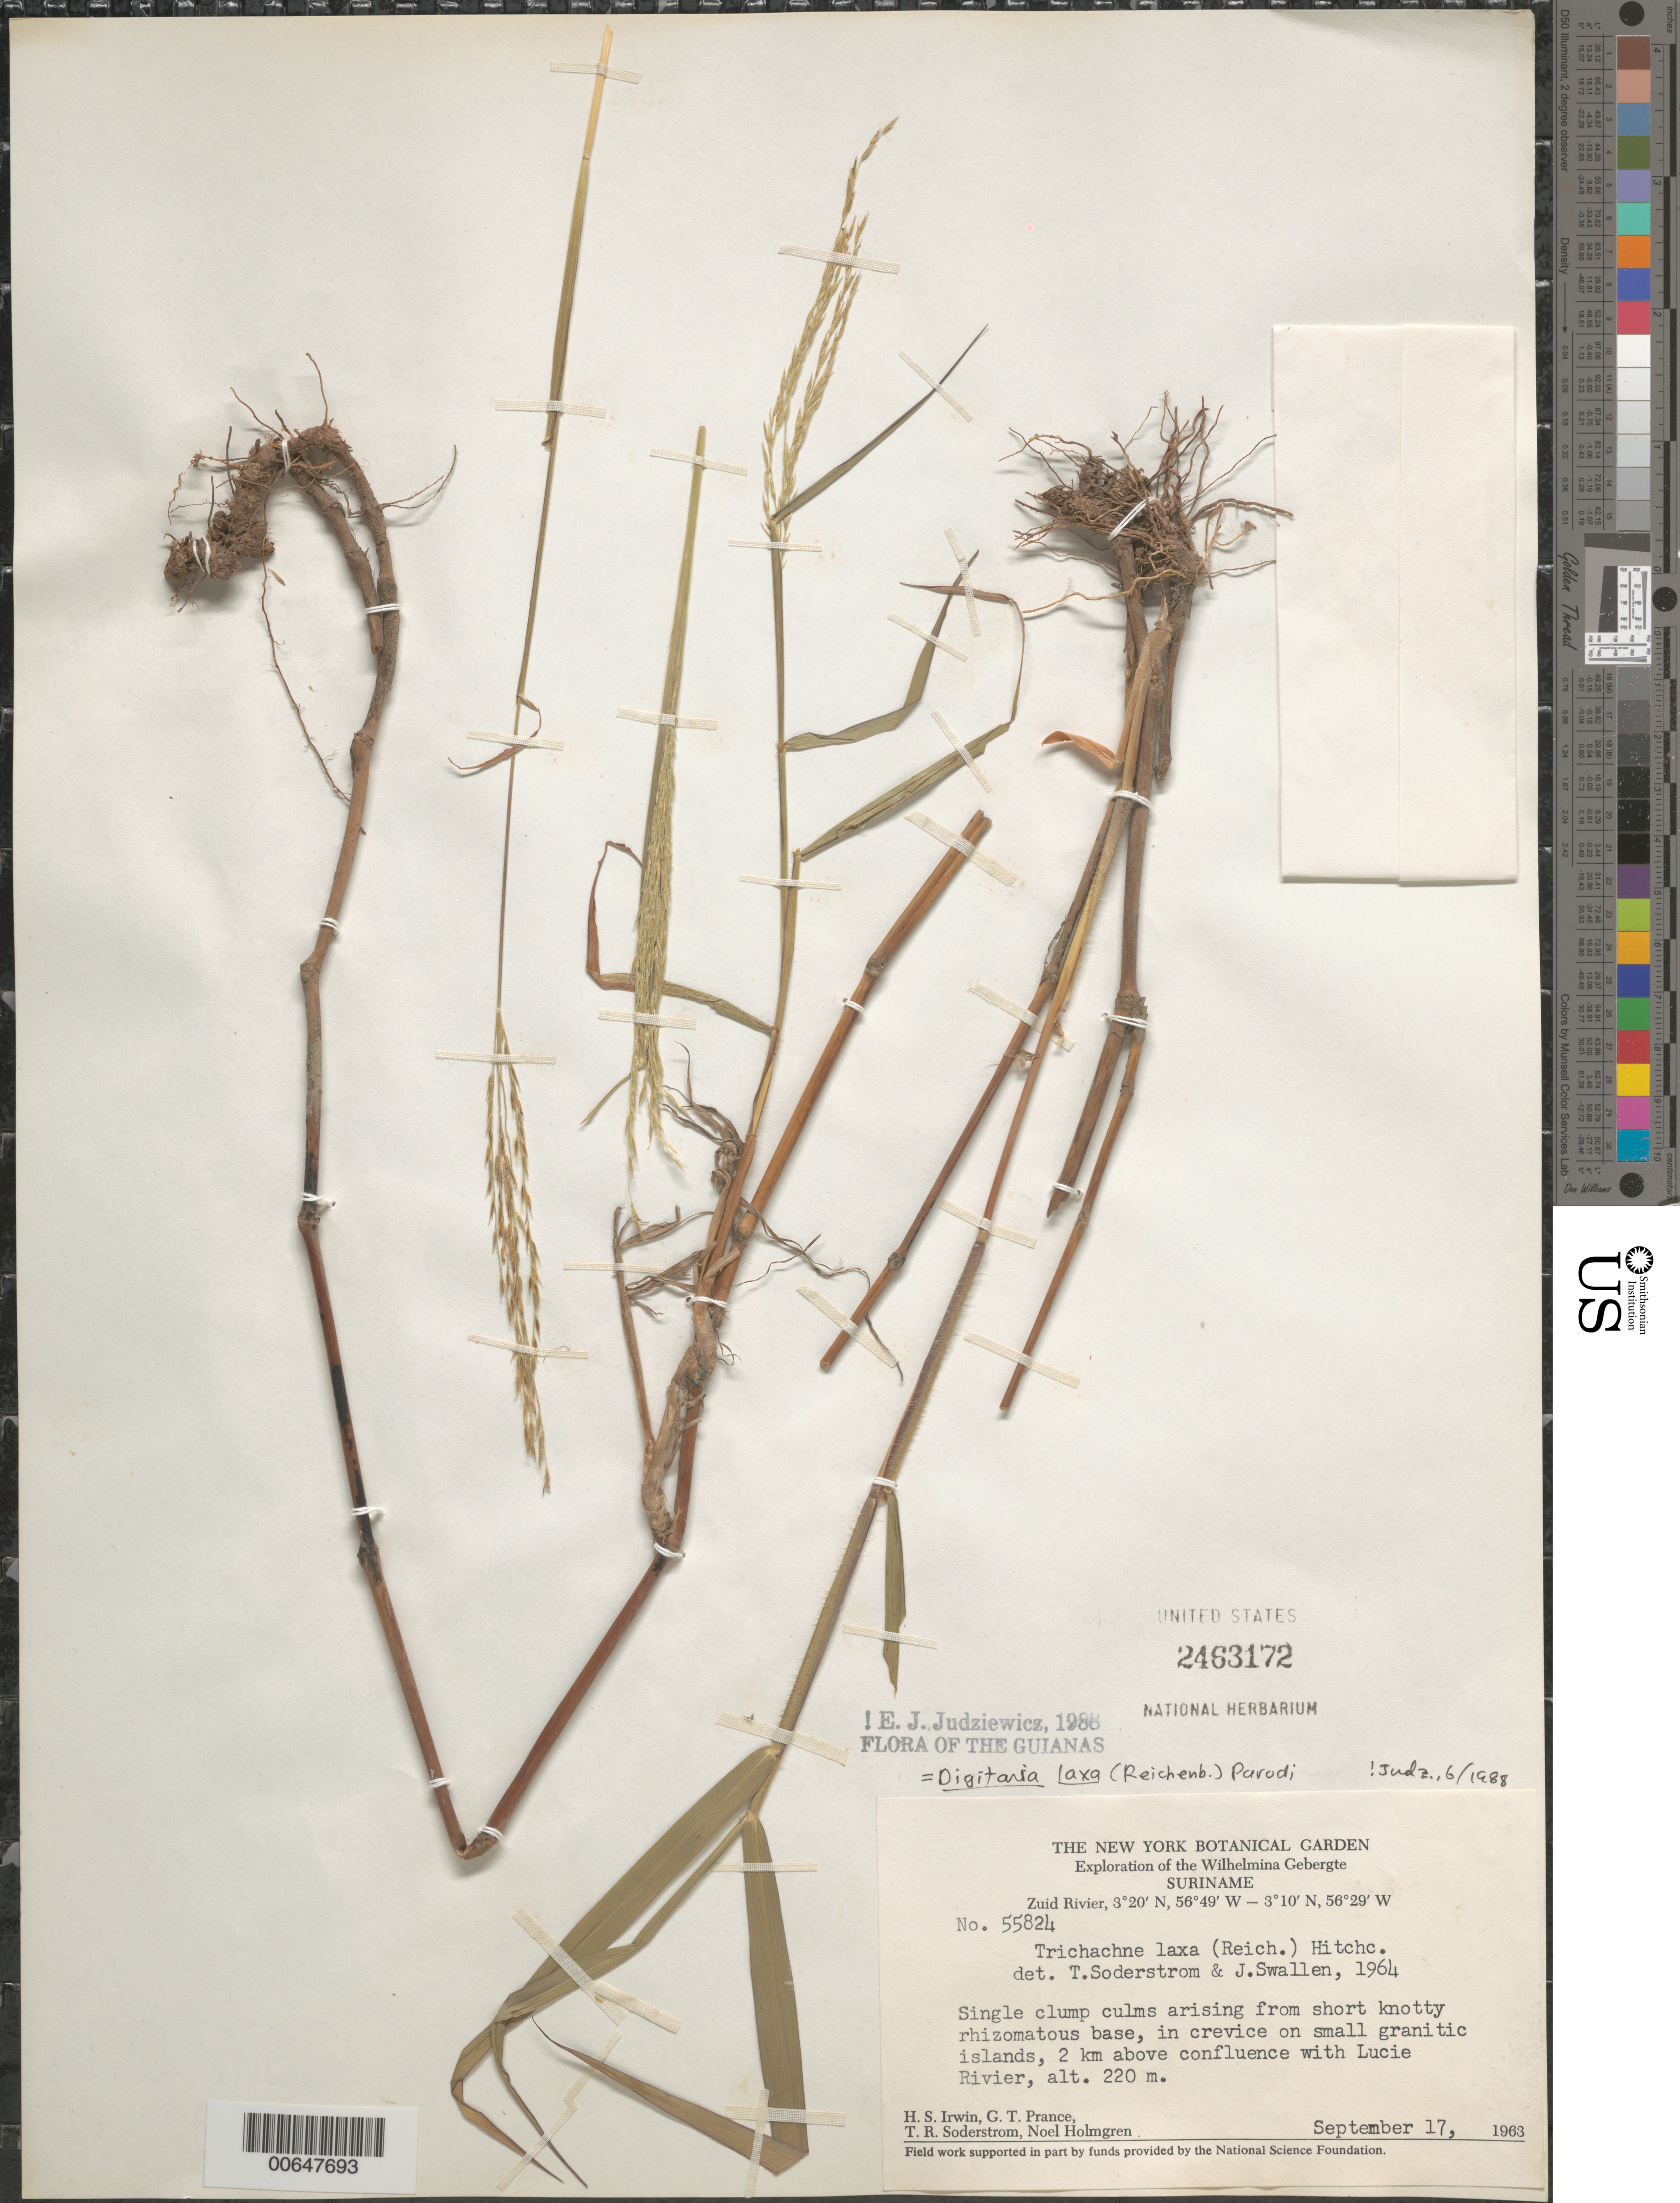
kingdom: Plantae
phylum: Tracheophyta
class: Liliopsida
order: Poales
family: Poaceae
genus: Digitaria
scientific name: Digitaria laxa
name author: (Rchb. ex A. Spreng.) Parodi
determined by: Judziewicz, E. J.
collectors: J. Hoock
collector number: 55824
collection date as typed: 17-Sep-63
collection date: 1963-09-17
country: Suriname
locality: Zuid River, near confluence with Lucie River, Wilhelmina Gebergte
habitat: Crevice on small granitic islands, 2 km above confluence with Lucie Rivier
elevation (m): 220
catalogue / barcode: US 2463172